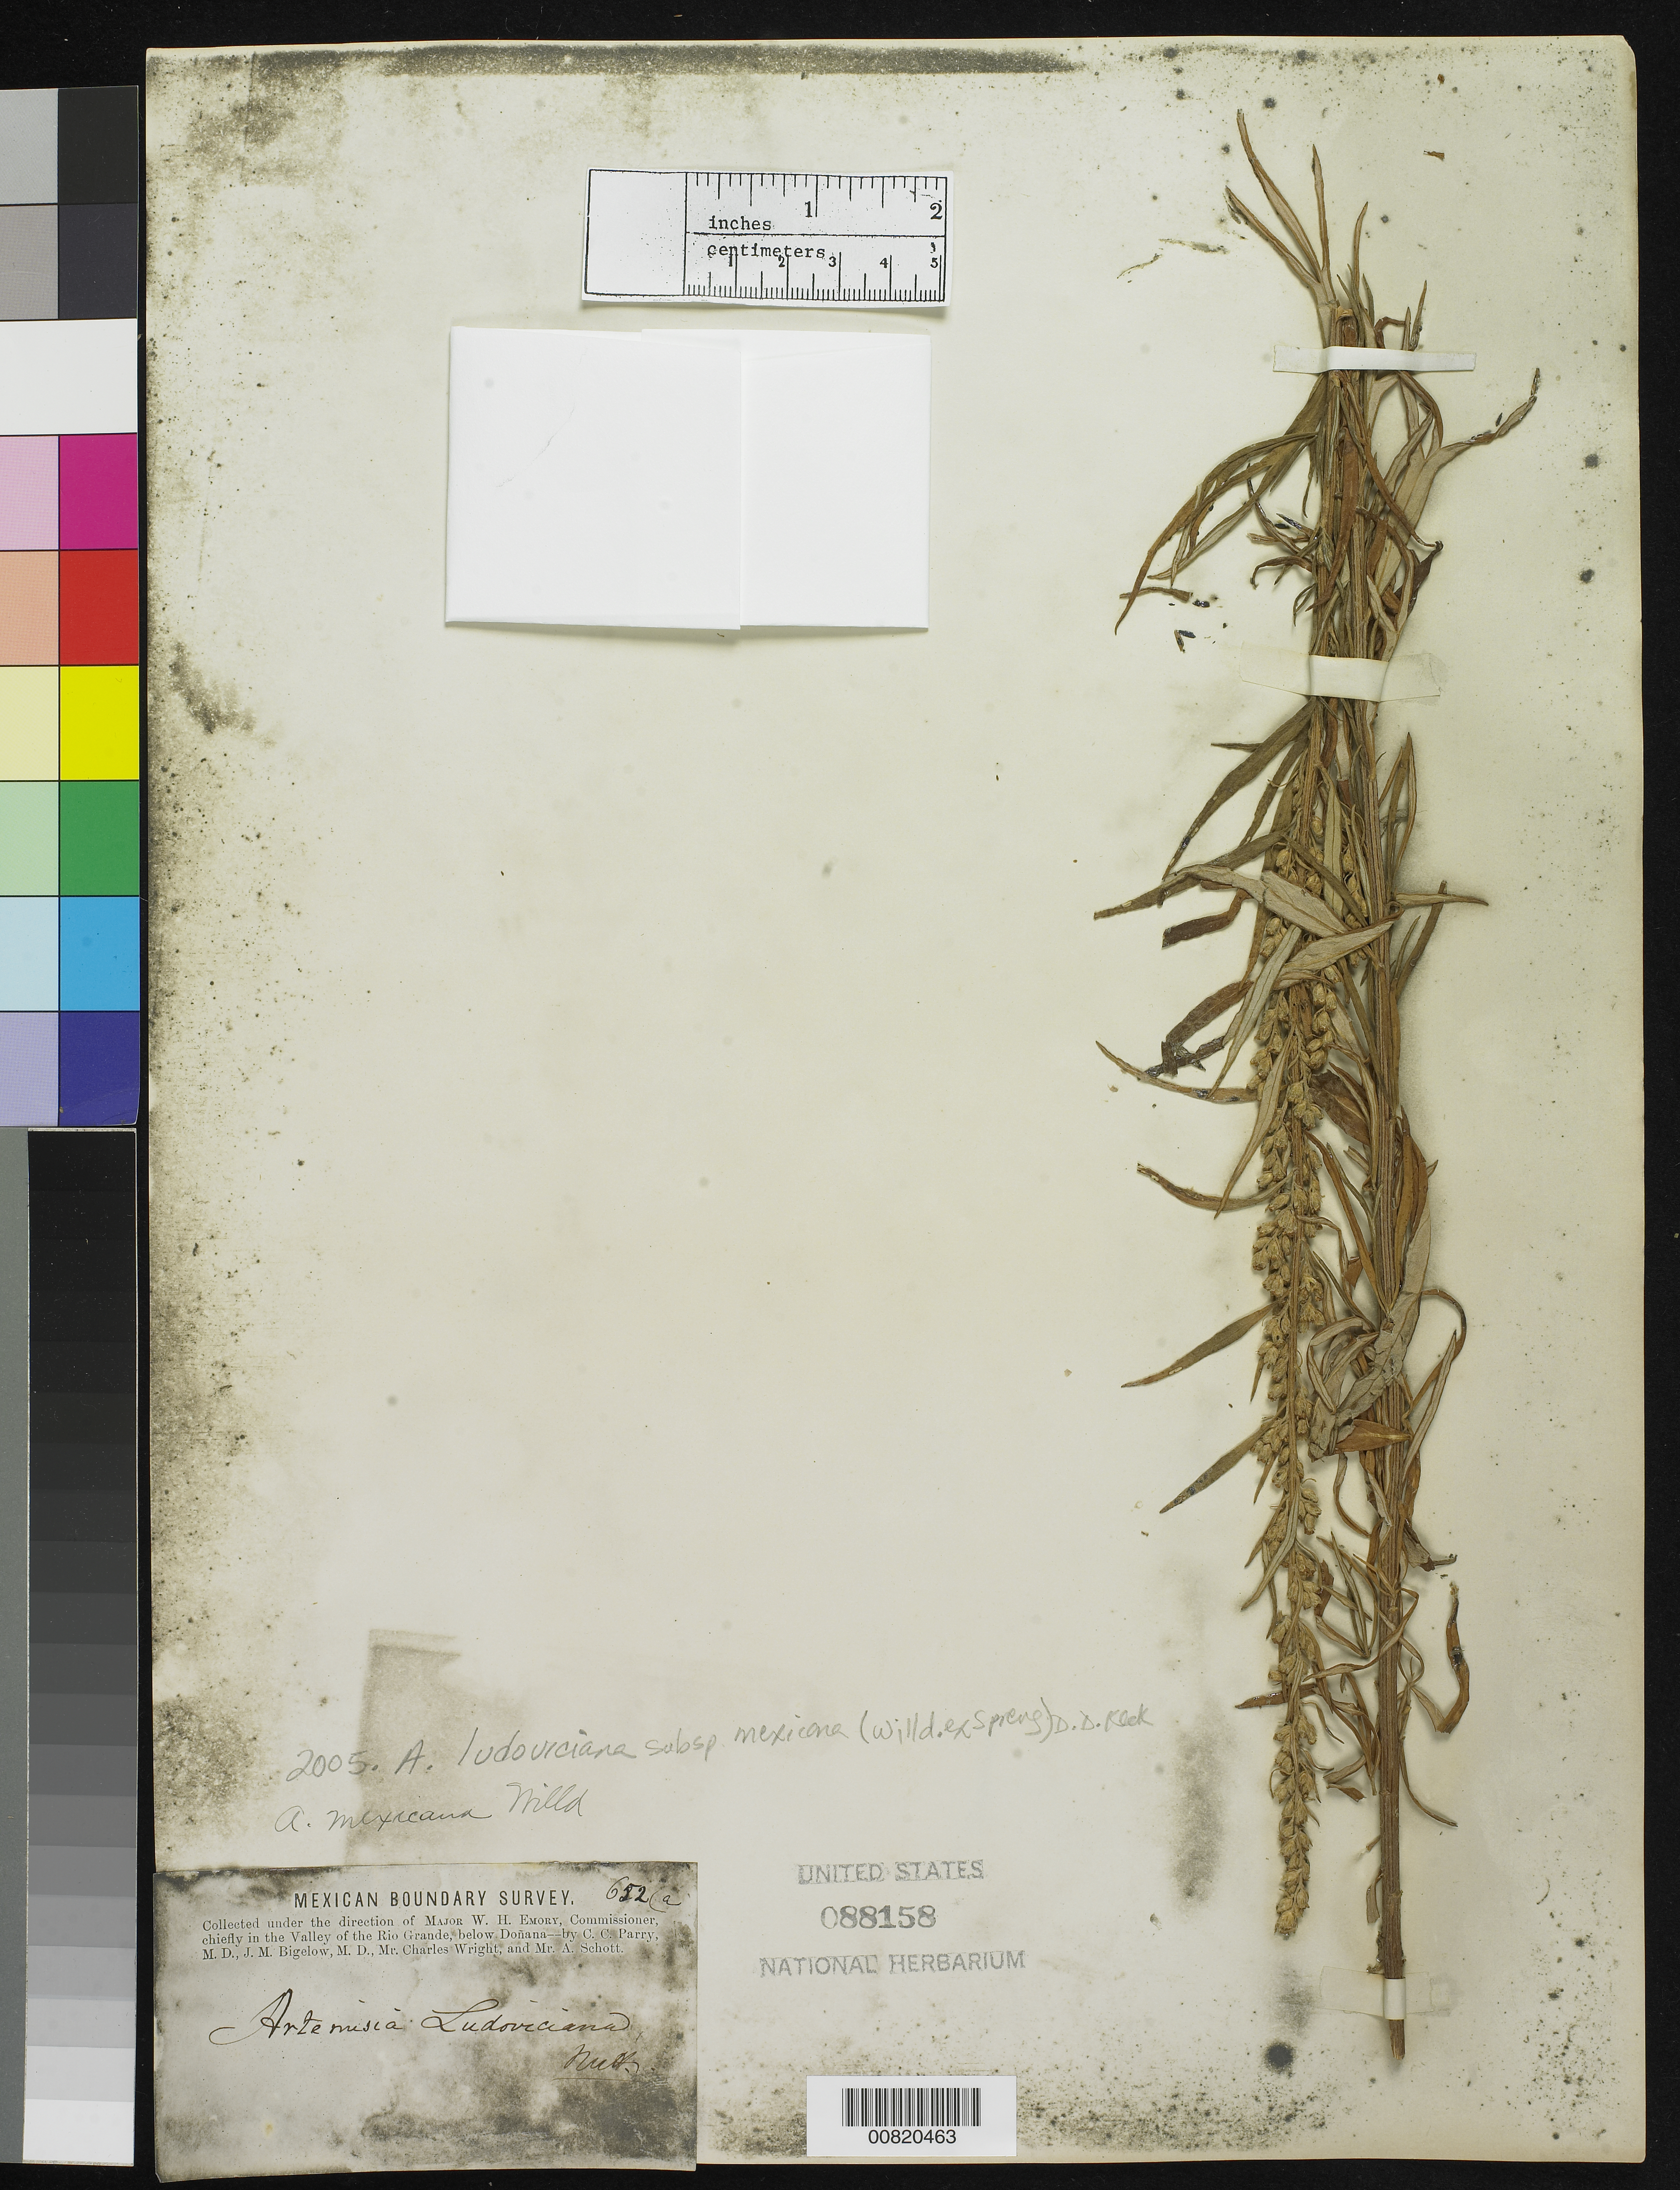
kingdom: Plantae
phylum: Tracheophyta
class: Magnoliopsida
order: Asterales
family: Asteraceae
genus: Artemisia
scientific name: Artemisia ludoviciana subsp. mexicana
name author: (Willd. ex Spreng.) D.D. Keck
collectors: C. C. Parry, J. M. Bigelow, C. Wright & A. C. V. Schott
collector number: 652a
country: United States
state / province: New Mexico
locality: Valley of the Rio Grande, below Doñana, New Mexico.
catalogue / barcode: US 88158